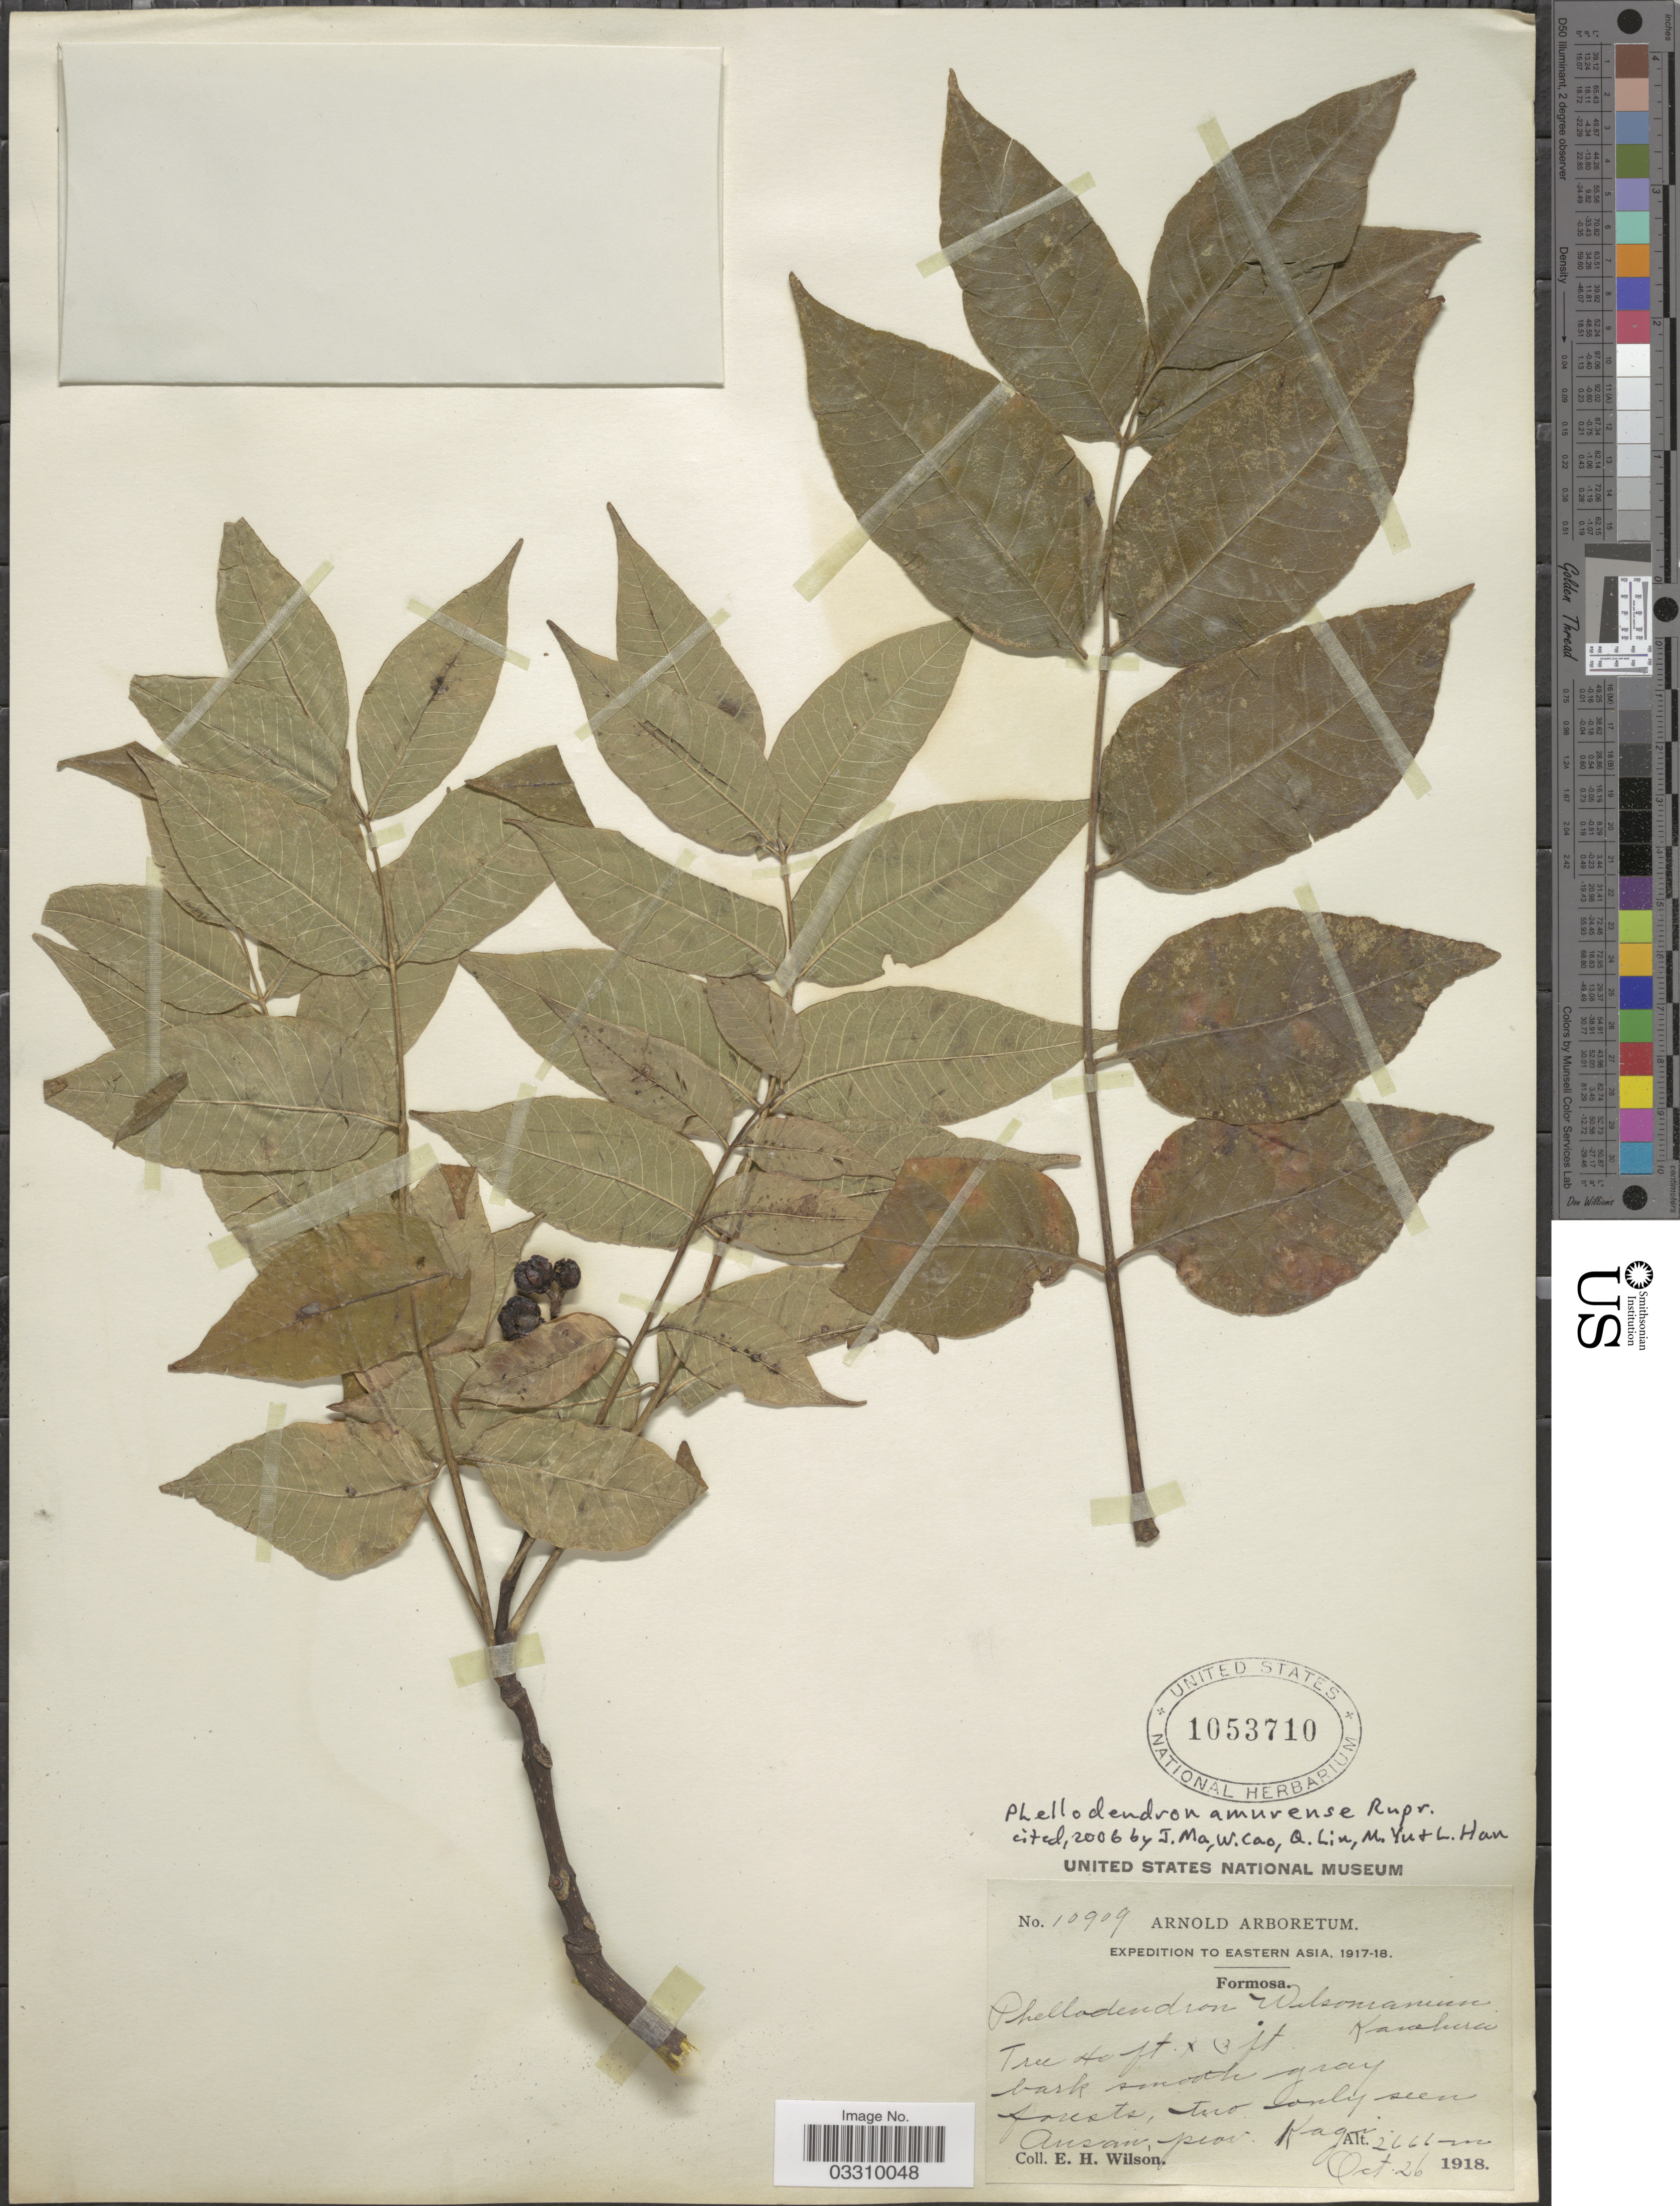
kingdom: Plantae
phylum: Tracheophyta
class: Magnoliopsida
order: Sapindales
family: Rutaceae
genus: Phellodendron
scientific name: Phellodendron amurense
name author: Rupr.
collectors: E. Wilson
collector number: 10909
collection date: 1918-10-26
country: Taiwan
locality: Eastern Asia, Formosa. Ausan, prov. Kagi.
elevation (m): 2666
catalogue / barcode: US 1053710